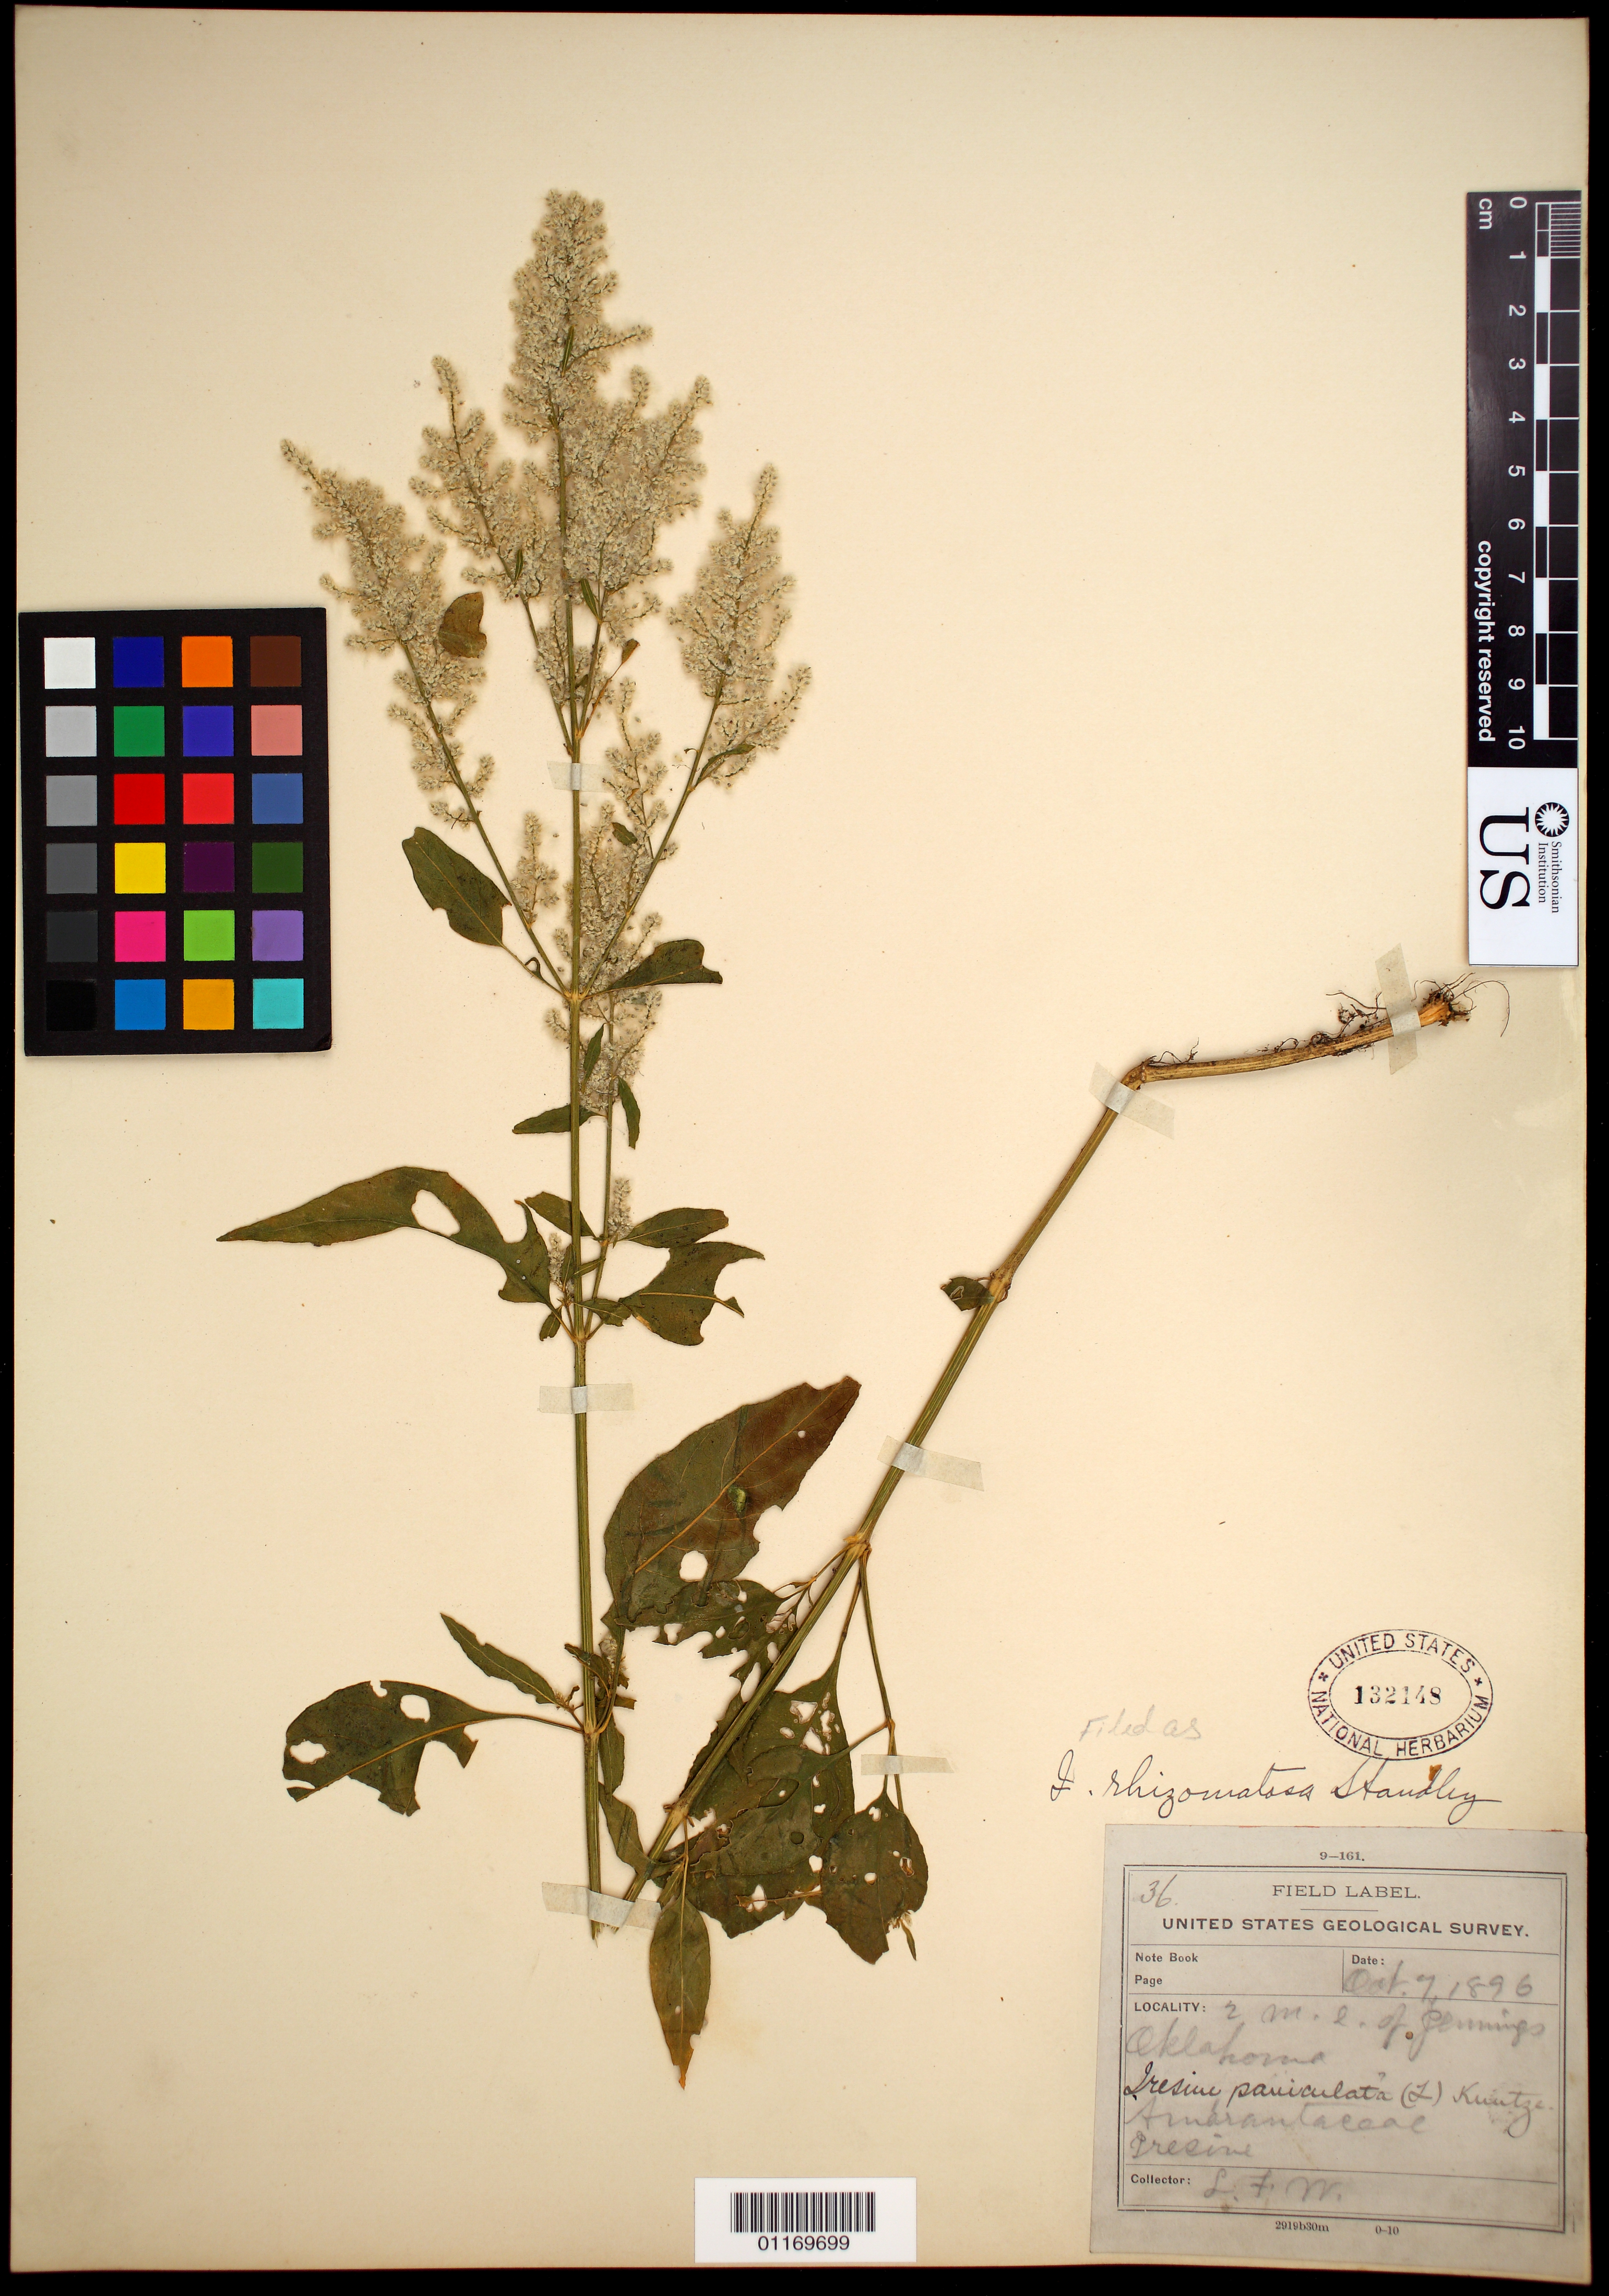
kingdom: Plantae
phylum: Tracheophyta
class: Magnoliopsida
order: Caryophyllales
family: Amaranthaceae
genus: Iresine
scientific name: Iresine rhizomatosa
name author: Standl.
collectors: L. F. Ward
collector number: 36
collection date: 1896-10-07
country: United States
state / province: Oklahoma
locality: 2 m.l. of Jennings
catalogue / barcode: US 132148